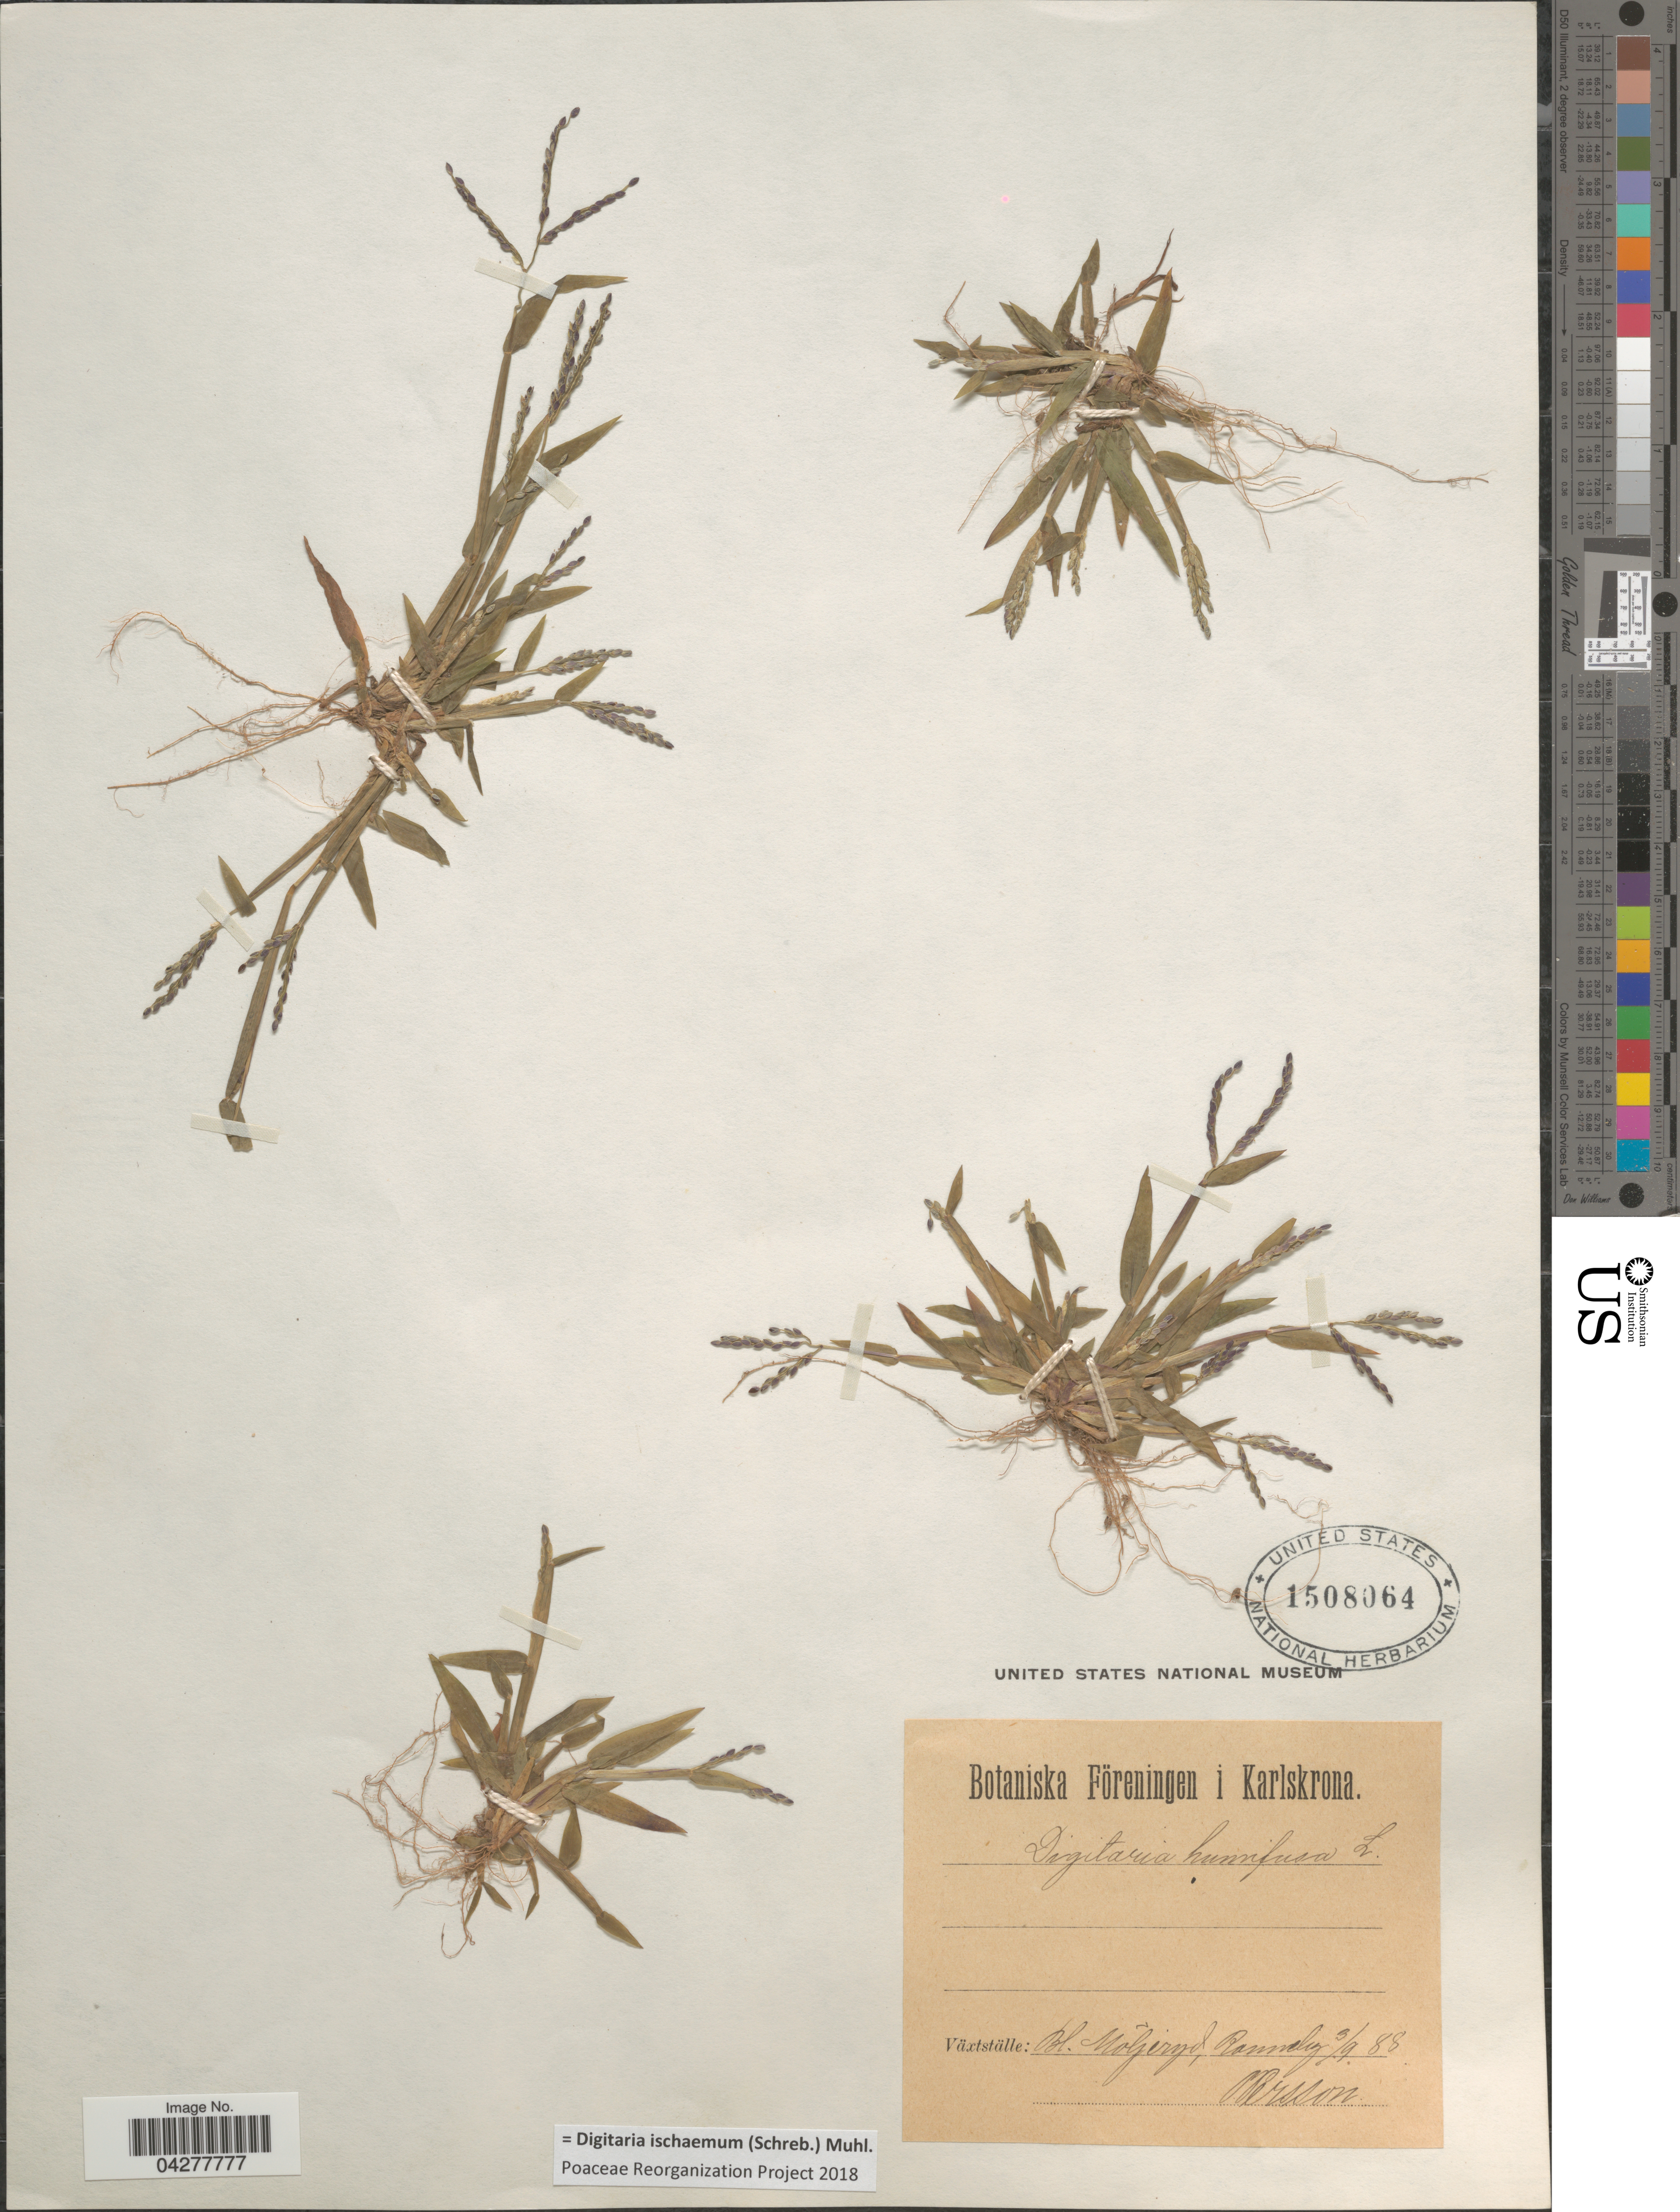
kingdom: Plantae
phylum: Tracheophyta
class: Liliopsida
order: Poales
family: Poaceae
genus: Digitaria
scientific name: Digitaria ischaemum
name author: (Schreber) Schreber ex Muhl.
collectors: P. Perrson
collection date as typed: Transcribed d/m/y: 3/9/88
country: Sweden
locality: Växtställe: Bl. Möljeryd, Ronneby.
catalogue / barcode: US 1508064